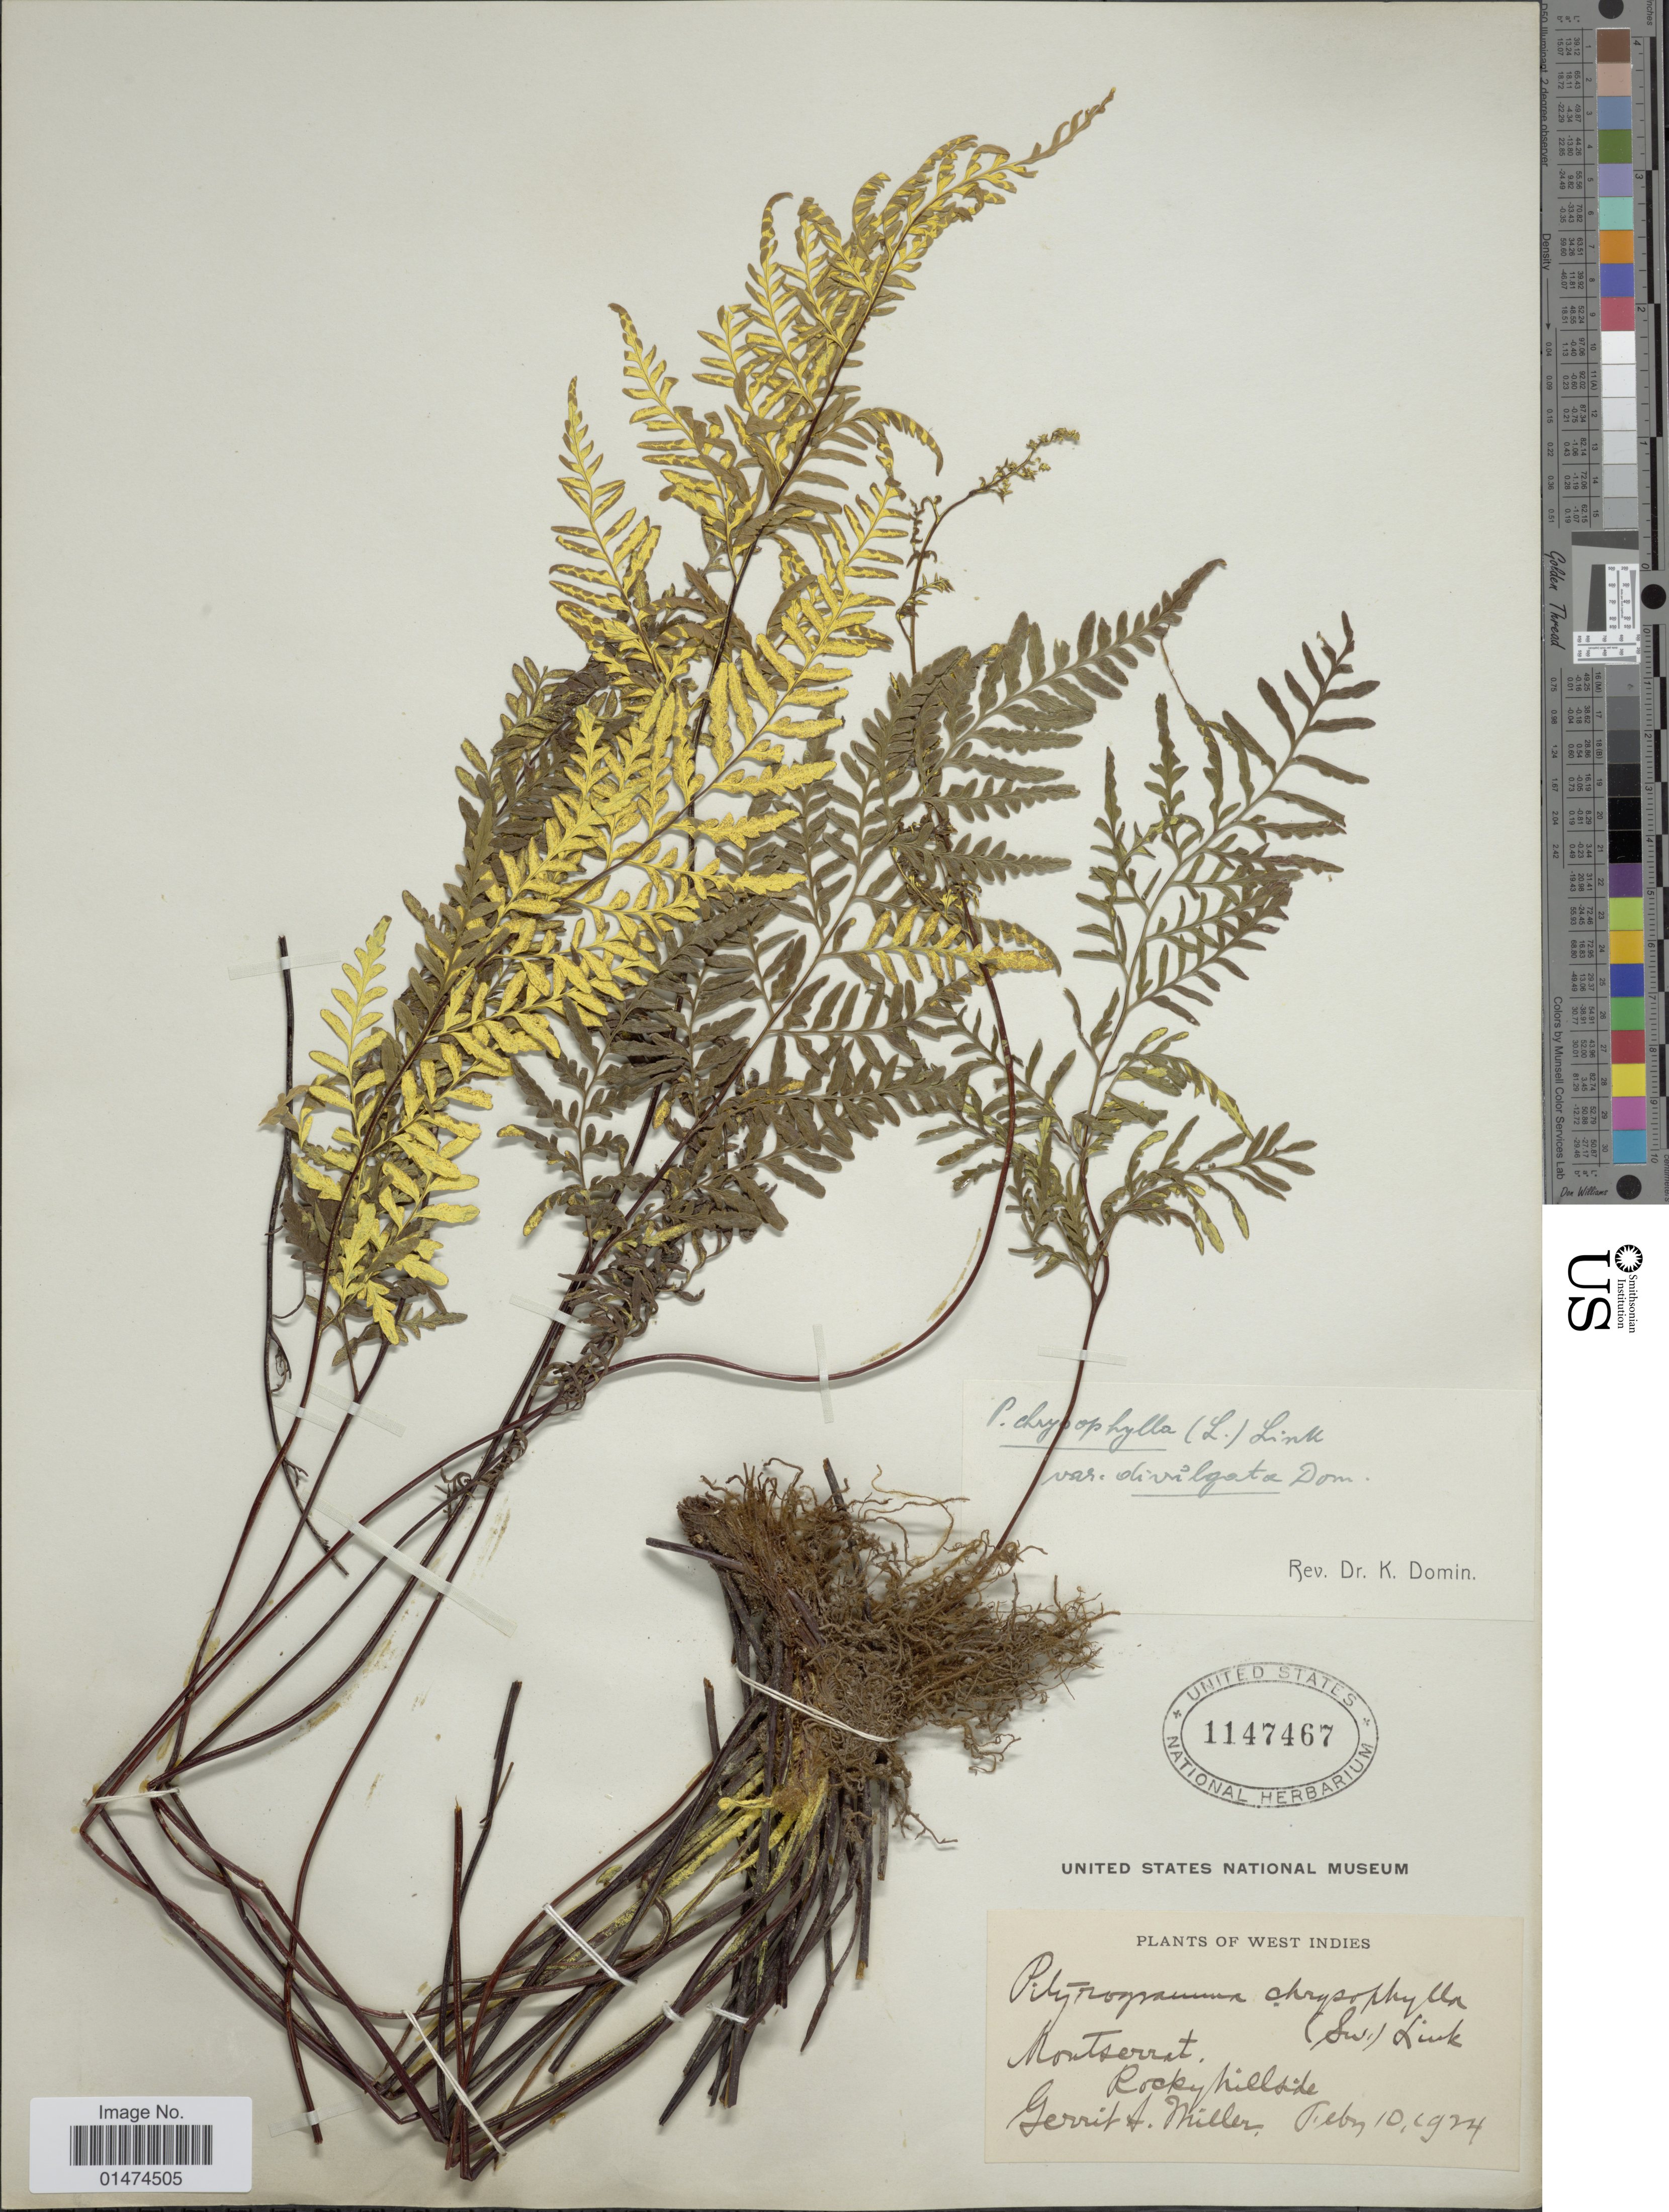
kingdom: Plantae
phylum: Tracheophyta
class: Polypodiopsida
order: Polypodiales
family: Pteridaceae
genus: Pityrogramma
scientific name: Pityrogramma chrysophylla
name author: (Sw.) Link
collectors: G. S. Miller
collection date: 1924-02-10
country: Montserrat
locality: Montserrat, West Indies, rocky hillside.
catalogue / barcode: US 1147467